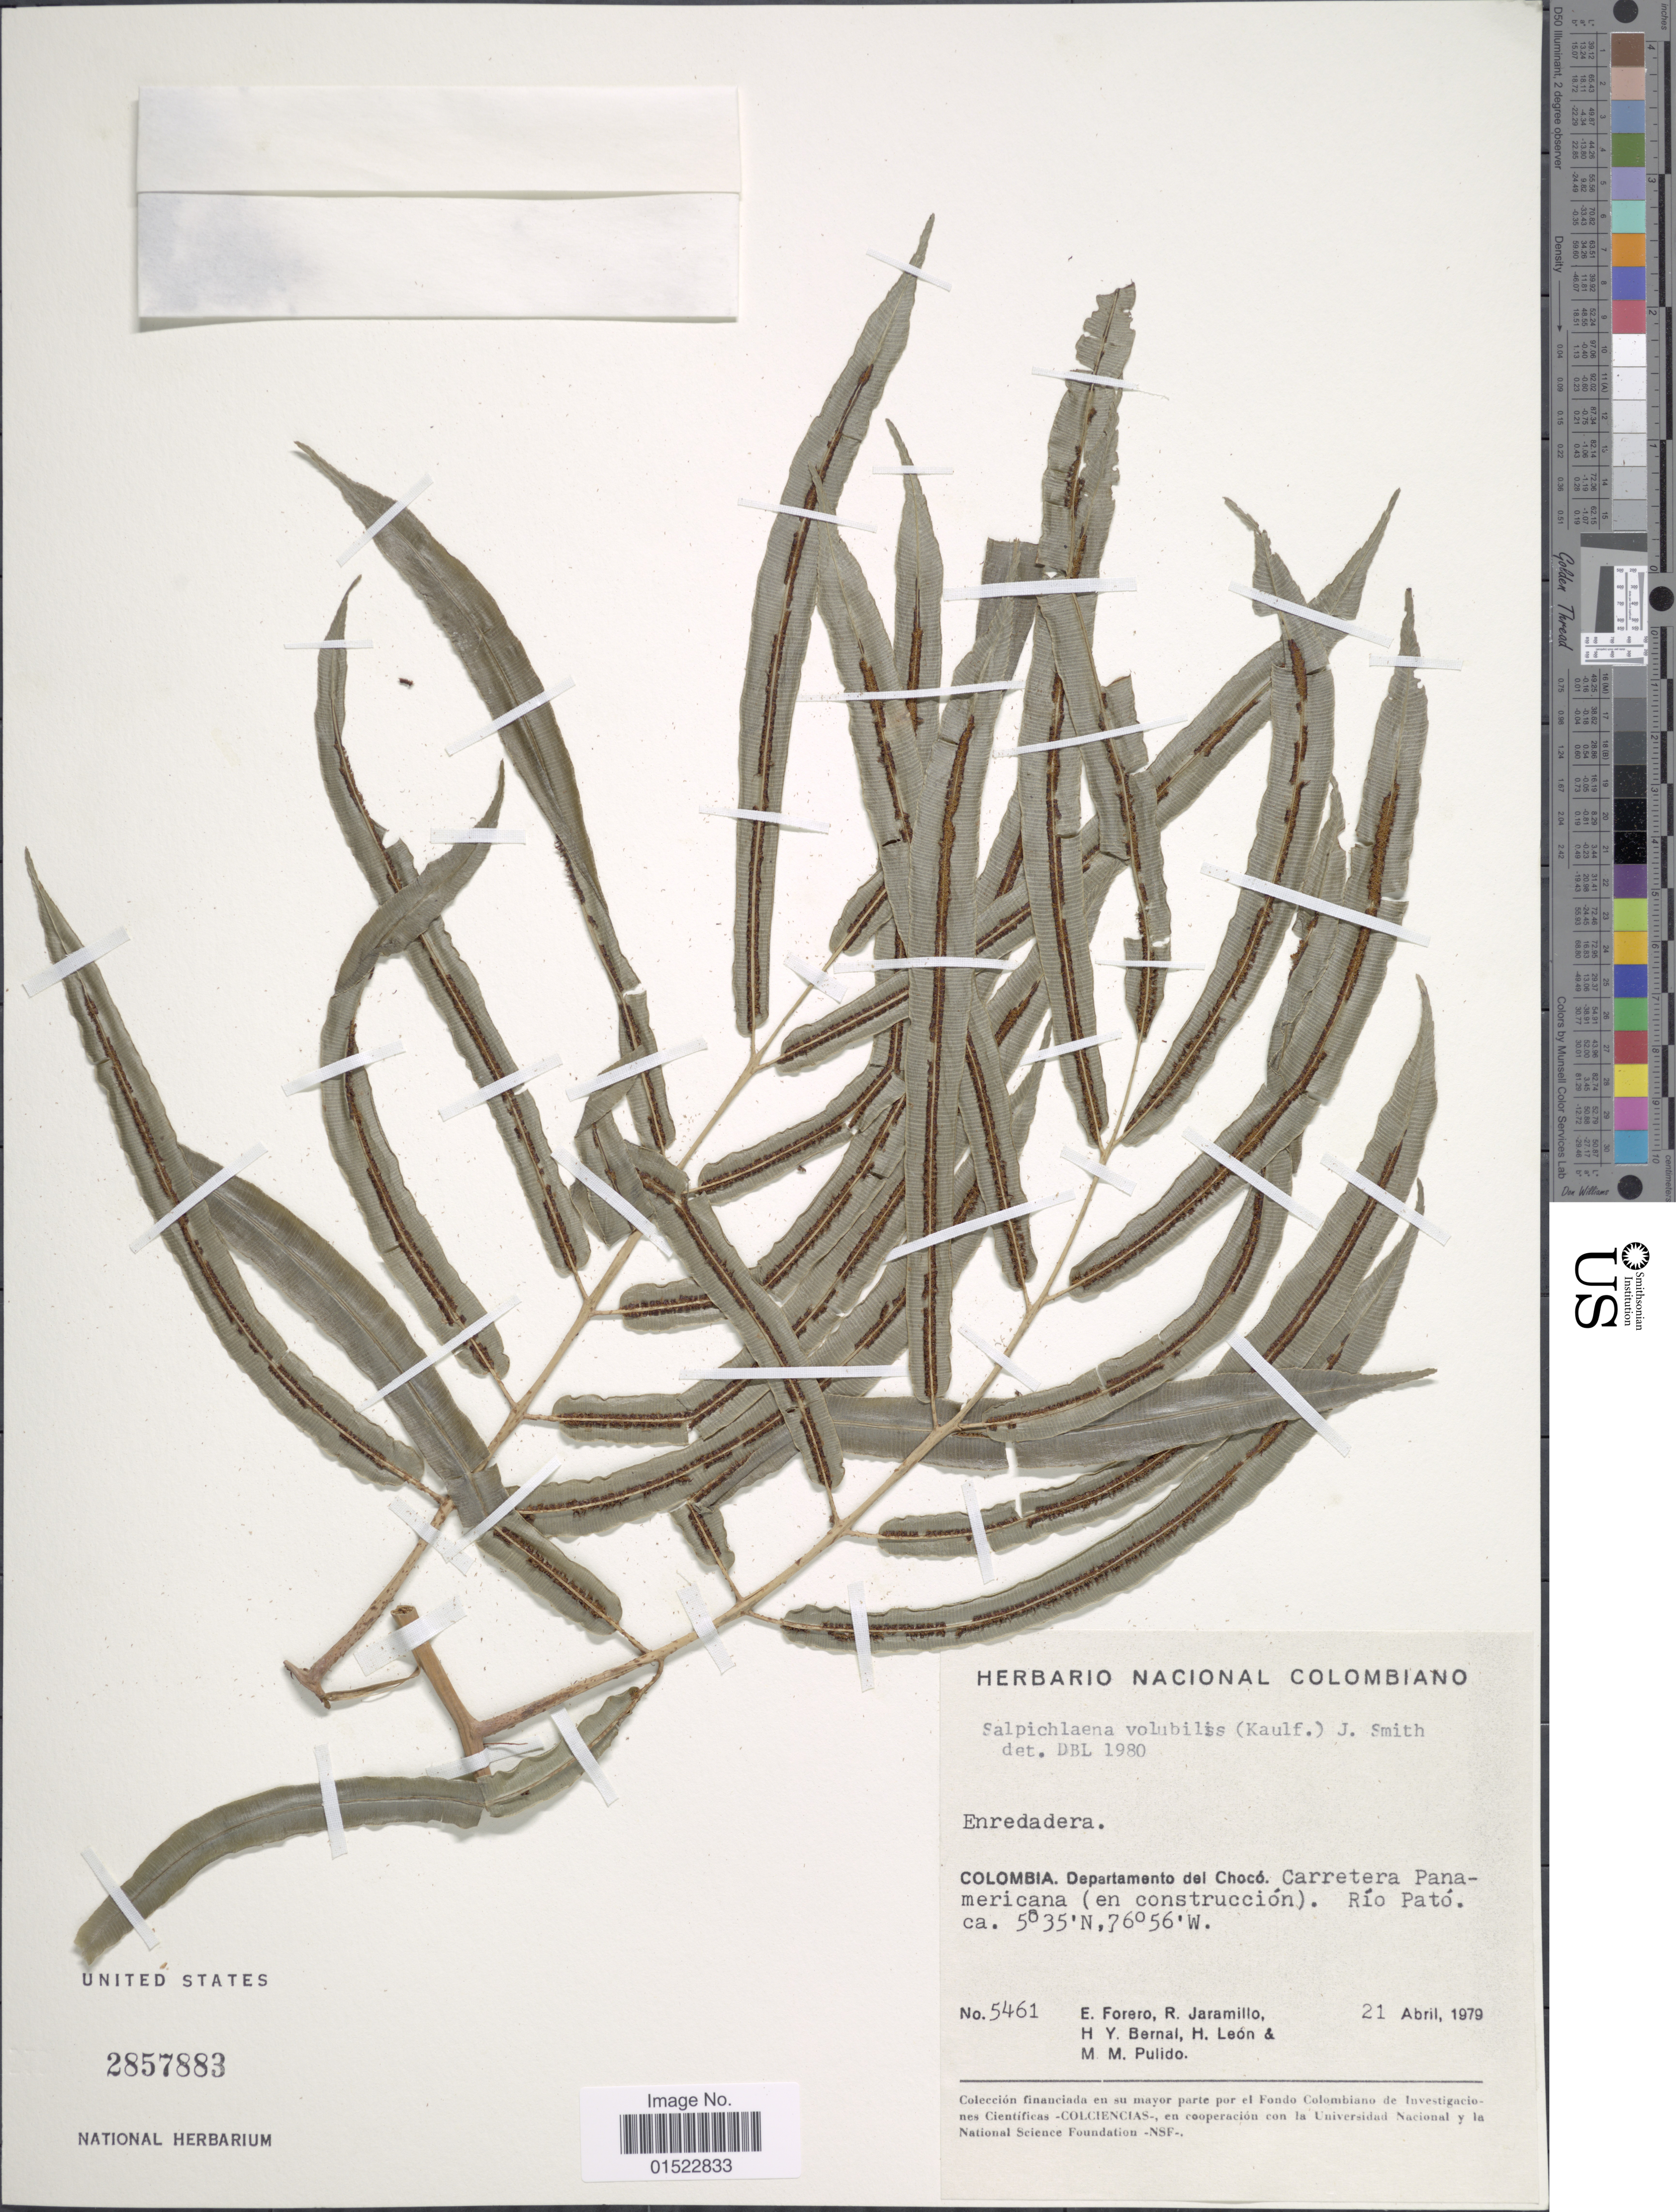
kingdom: Plantae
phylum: Tracheophyta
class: Polypodiopsida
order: Polypodiales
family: Blechnaceae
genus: Salpichlaena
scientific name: Salpichlaena volubilis subsp. volubilis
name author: (Kaulf.) J. Sm.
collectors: E. Forero, R. Jaramillo M., H. Y. Bernal, Henry Leon & M. Pulido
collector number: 5461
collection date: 1979-04-21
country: Colombia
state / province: Chocó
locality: Carretera Panamerica (en construccion), Rio Pato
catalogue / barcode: US 2857883